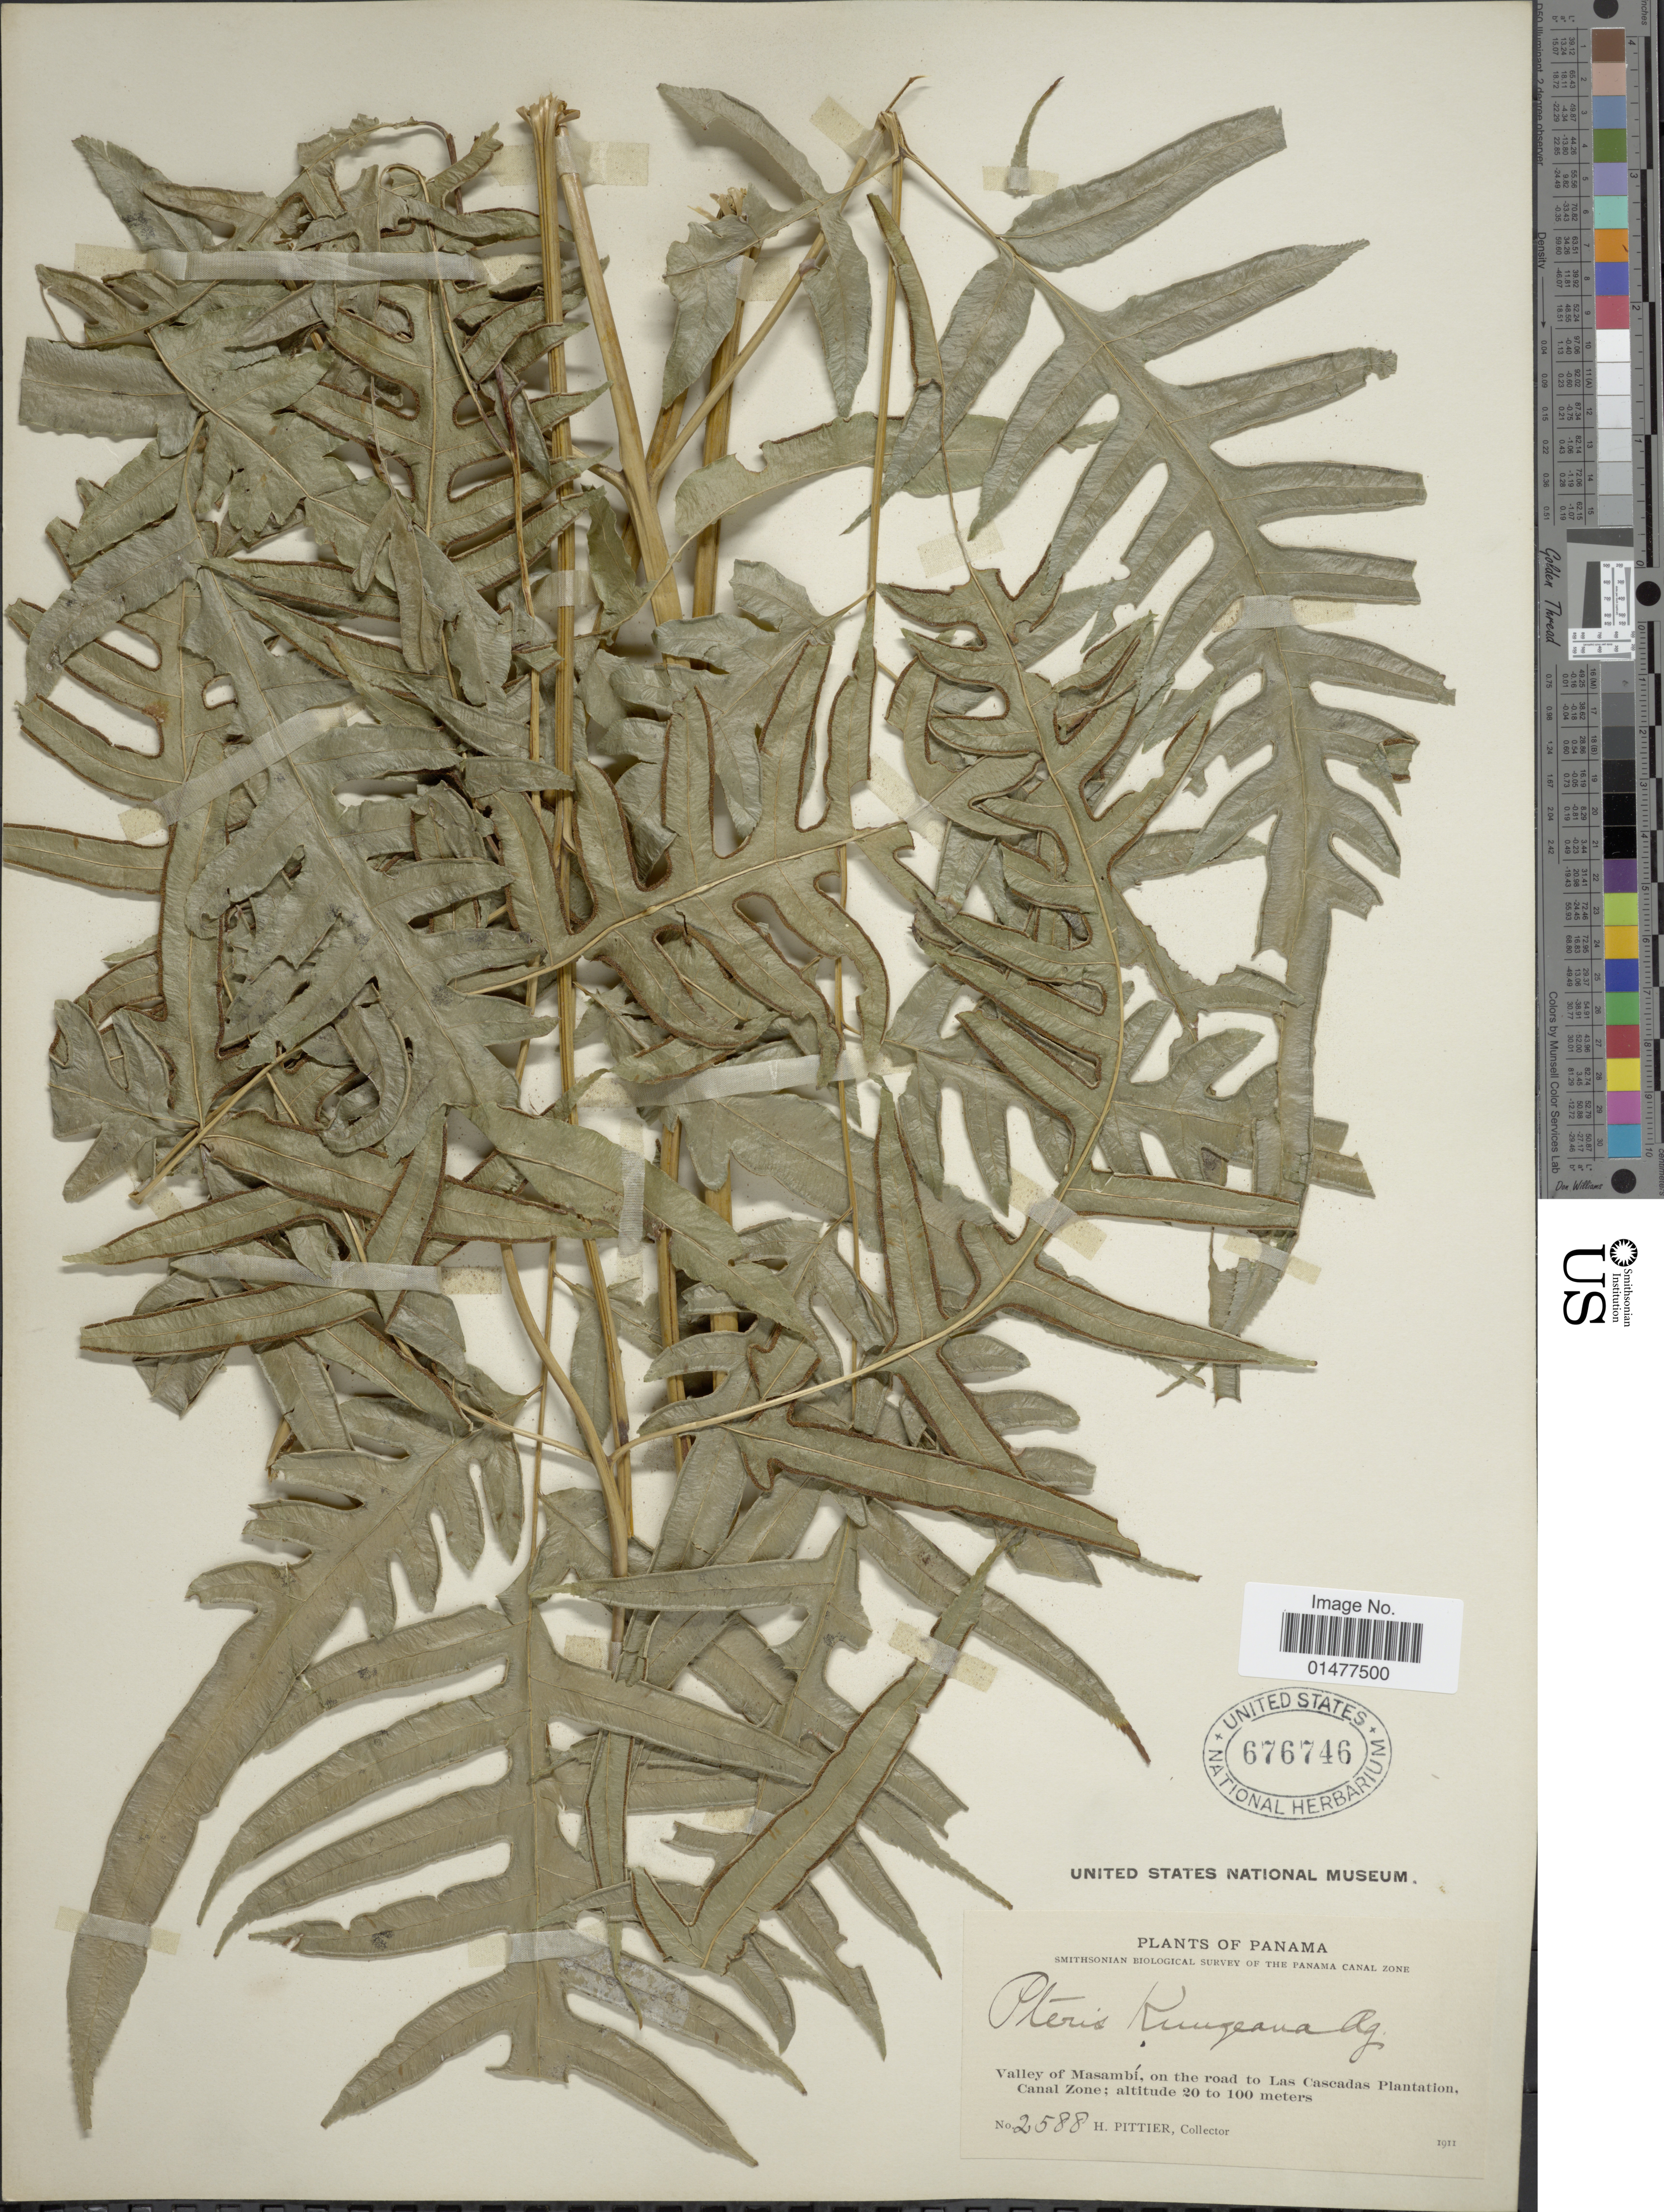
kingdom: Plantae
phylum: Tracheophyta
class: Polypodiopsida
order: Polypodiales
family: Pteridaceae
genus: Pteris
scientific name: Pteris altissima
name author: Poir.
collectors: H. F. Pittier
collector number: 2588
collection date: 1911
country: Panama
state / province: Colón / Panamá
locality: Valley of Masambí, on the road to Las Cascadas Plantation. Canal Zone.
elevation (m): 20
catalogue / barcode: US 676746